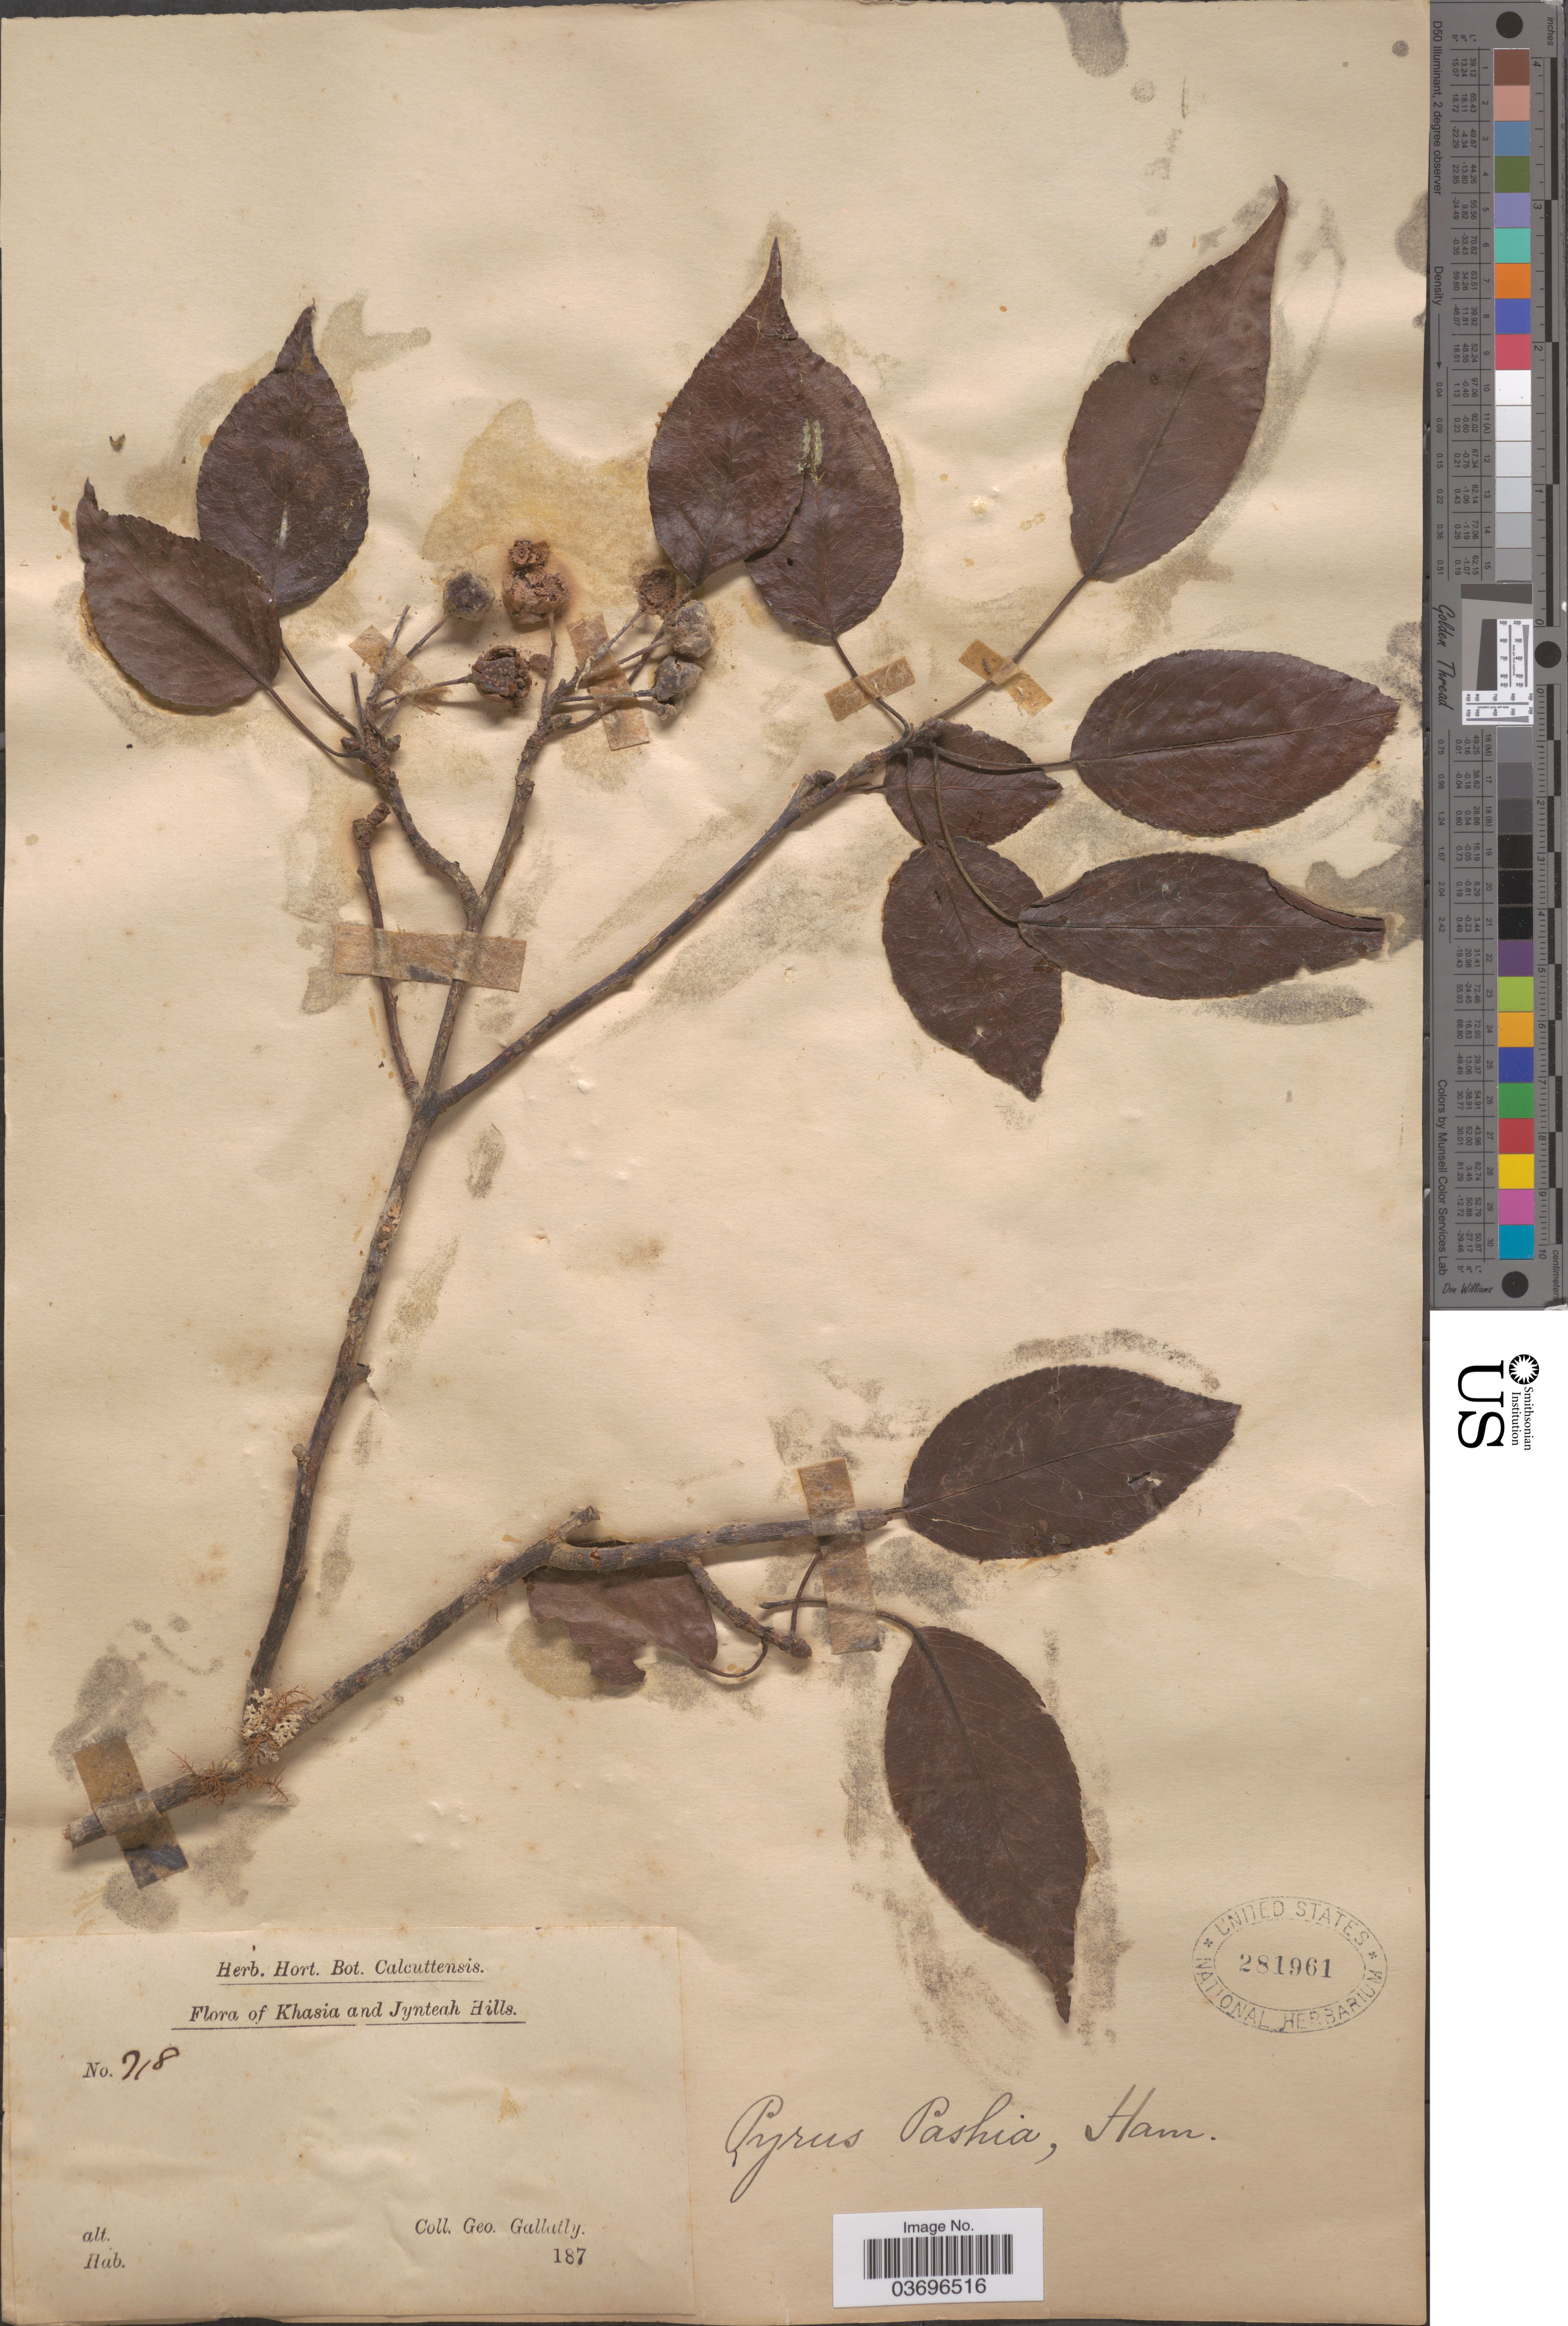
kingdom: Plantae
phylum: Tracheophyta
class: Magnoliopsida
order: Rosales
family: Rosaceae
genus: Pyrus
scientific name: Pyrus pashia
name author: Buch.-Ham. ex D. Don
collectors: G. Gallatly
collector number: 718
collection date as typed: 187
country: India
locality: Khasia and Jynteah Hills.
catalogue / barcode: US 281961